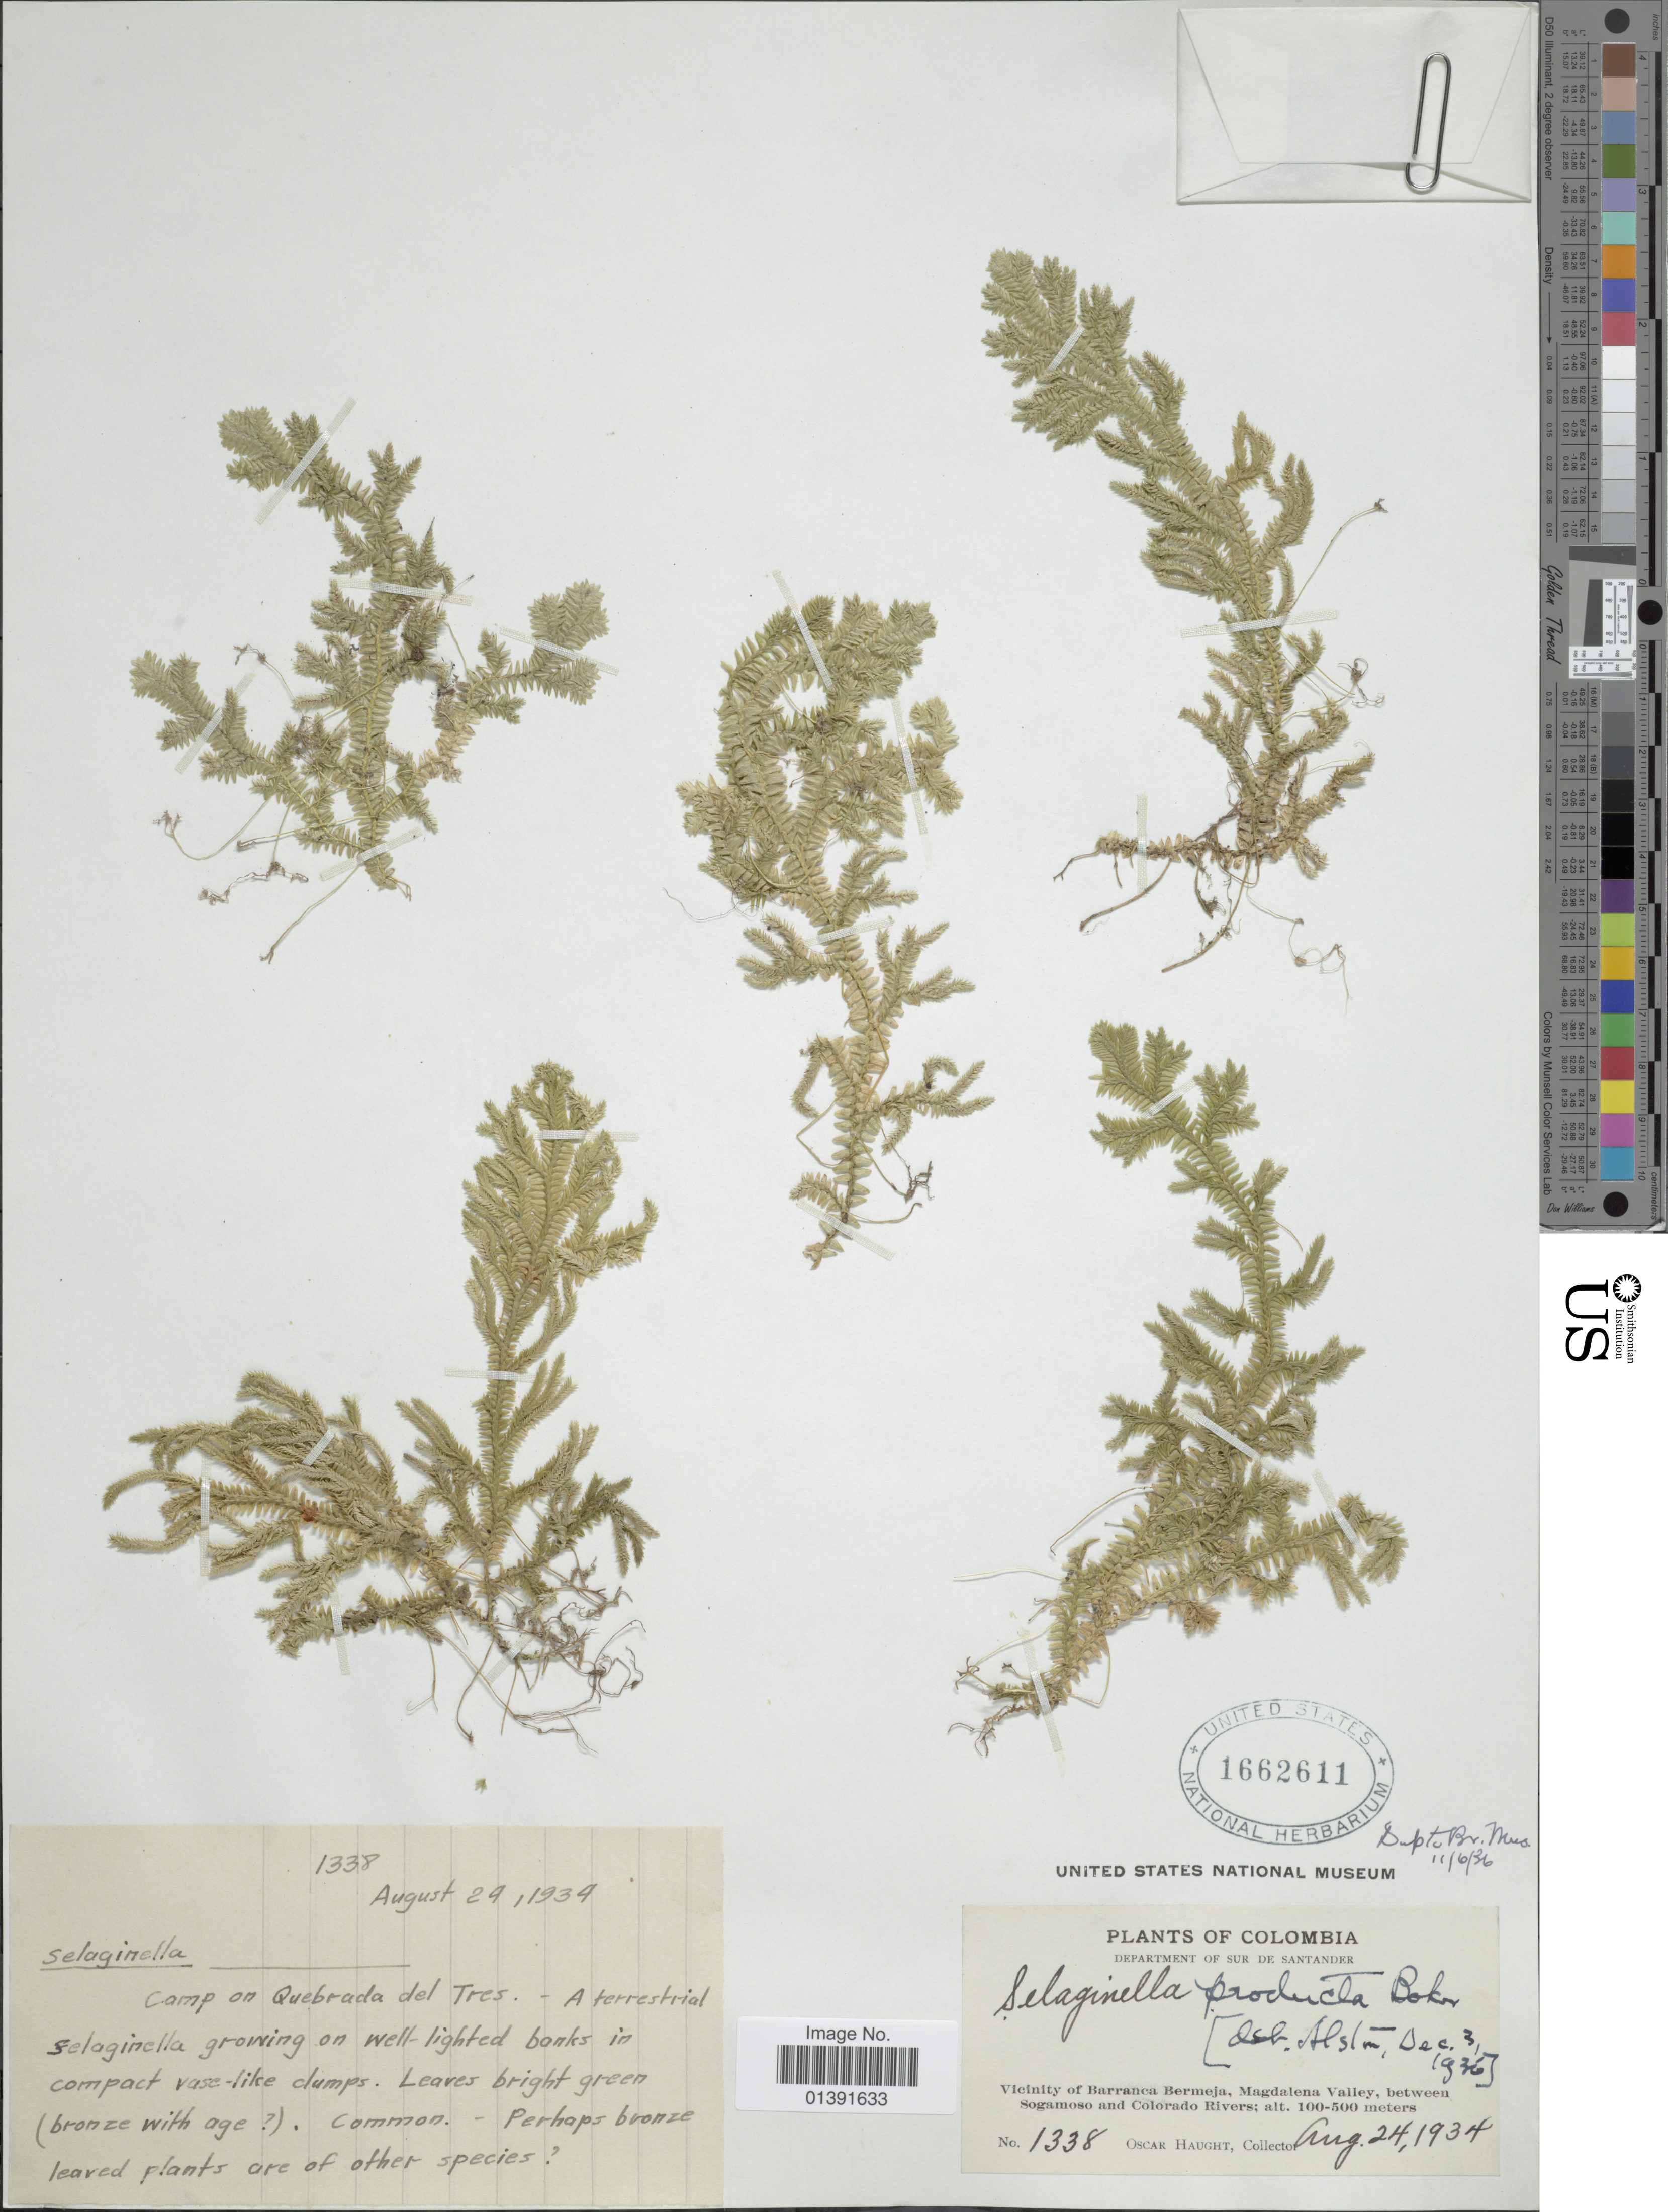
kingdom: Plantae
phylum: Tracheophyta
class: Lycopodiopsida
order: Selaginellales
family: Selaginellaceae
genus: Selaginella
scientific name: Selaginella producta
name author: Baker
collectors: O. L. Haught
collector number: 1338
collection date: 1934-08-24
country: Colombia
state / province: Santander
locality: Sur de Santander, Vicinity of Barranca Bermeja, Magdalena Valley, between Sogamoso and Colorado Rivers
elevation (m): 100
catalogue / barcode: US 1662611